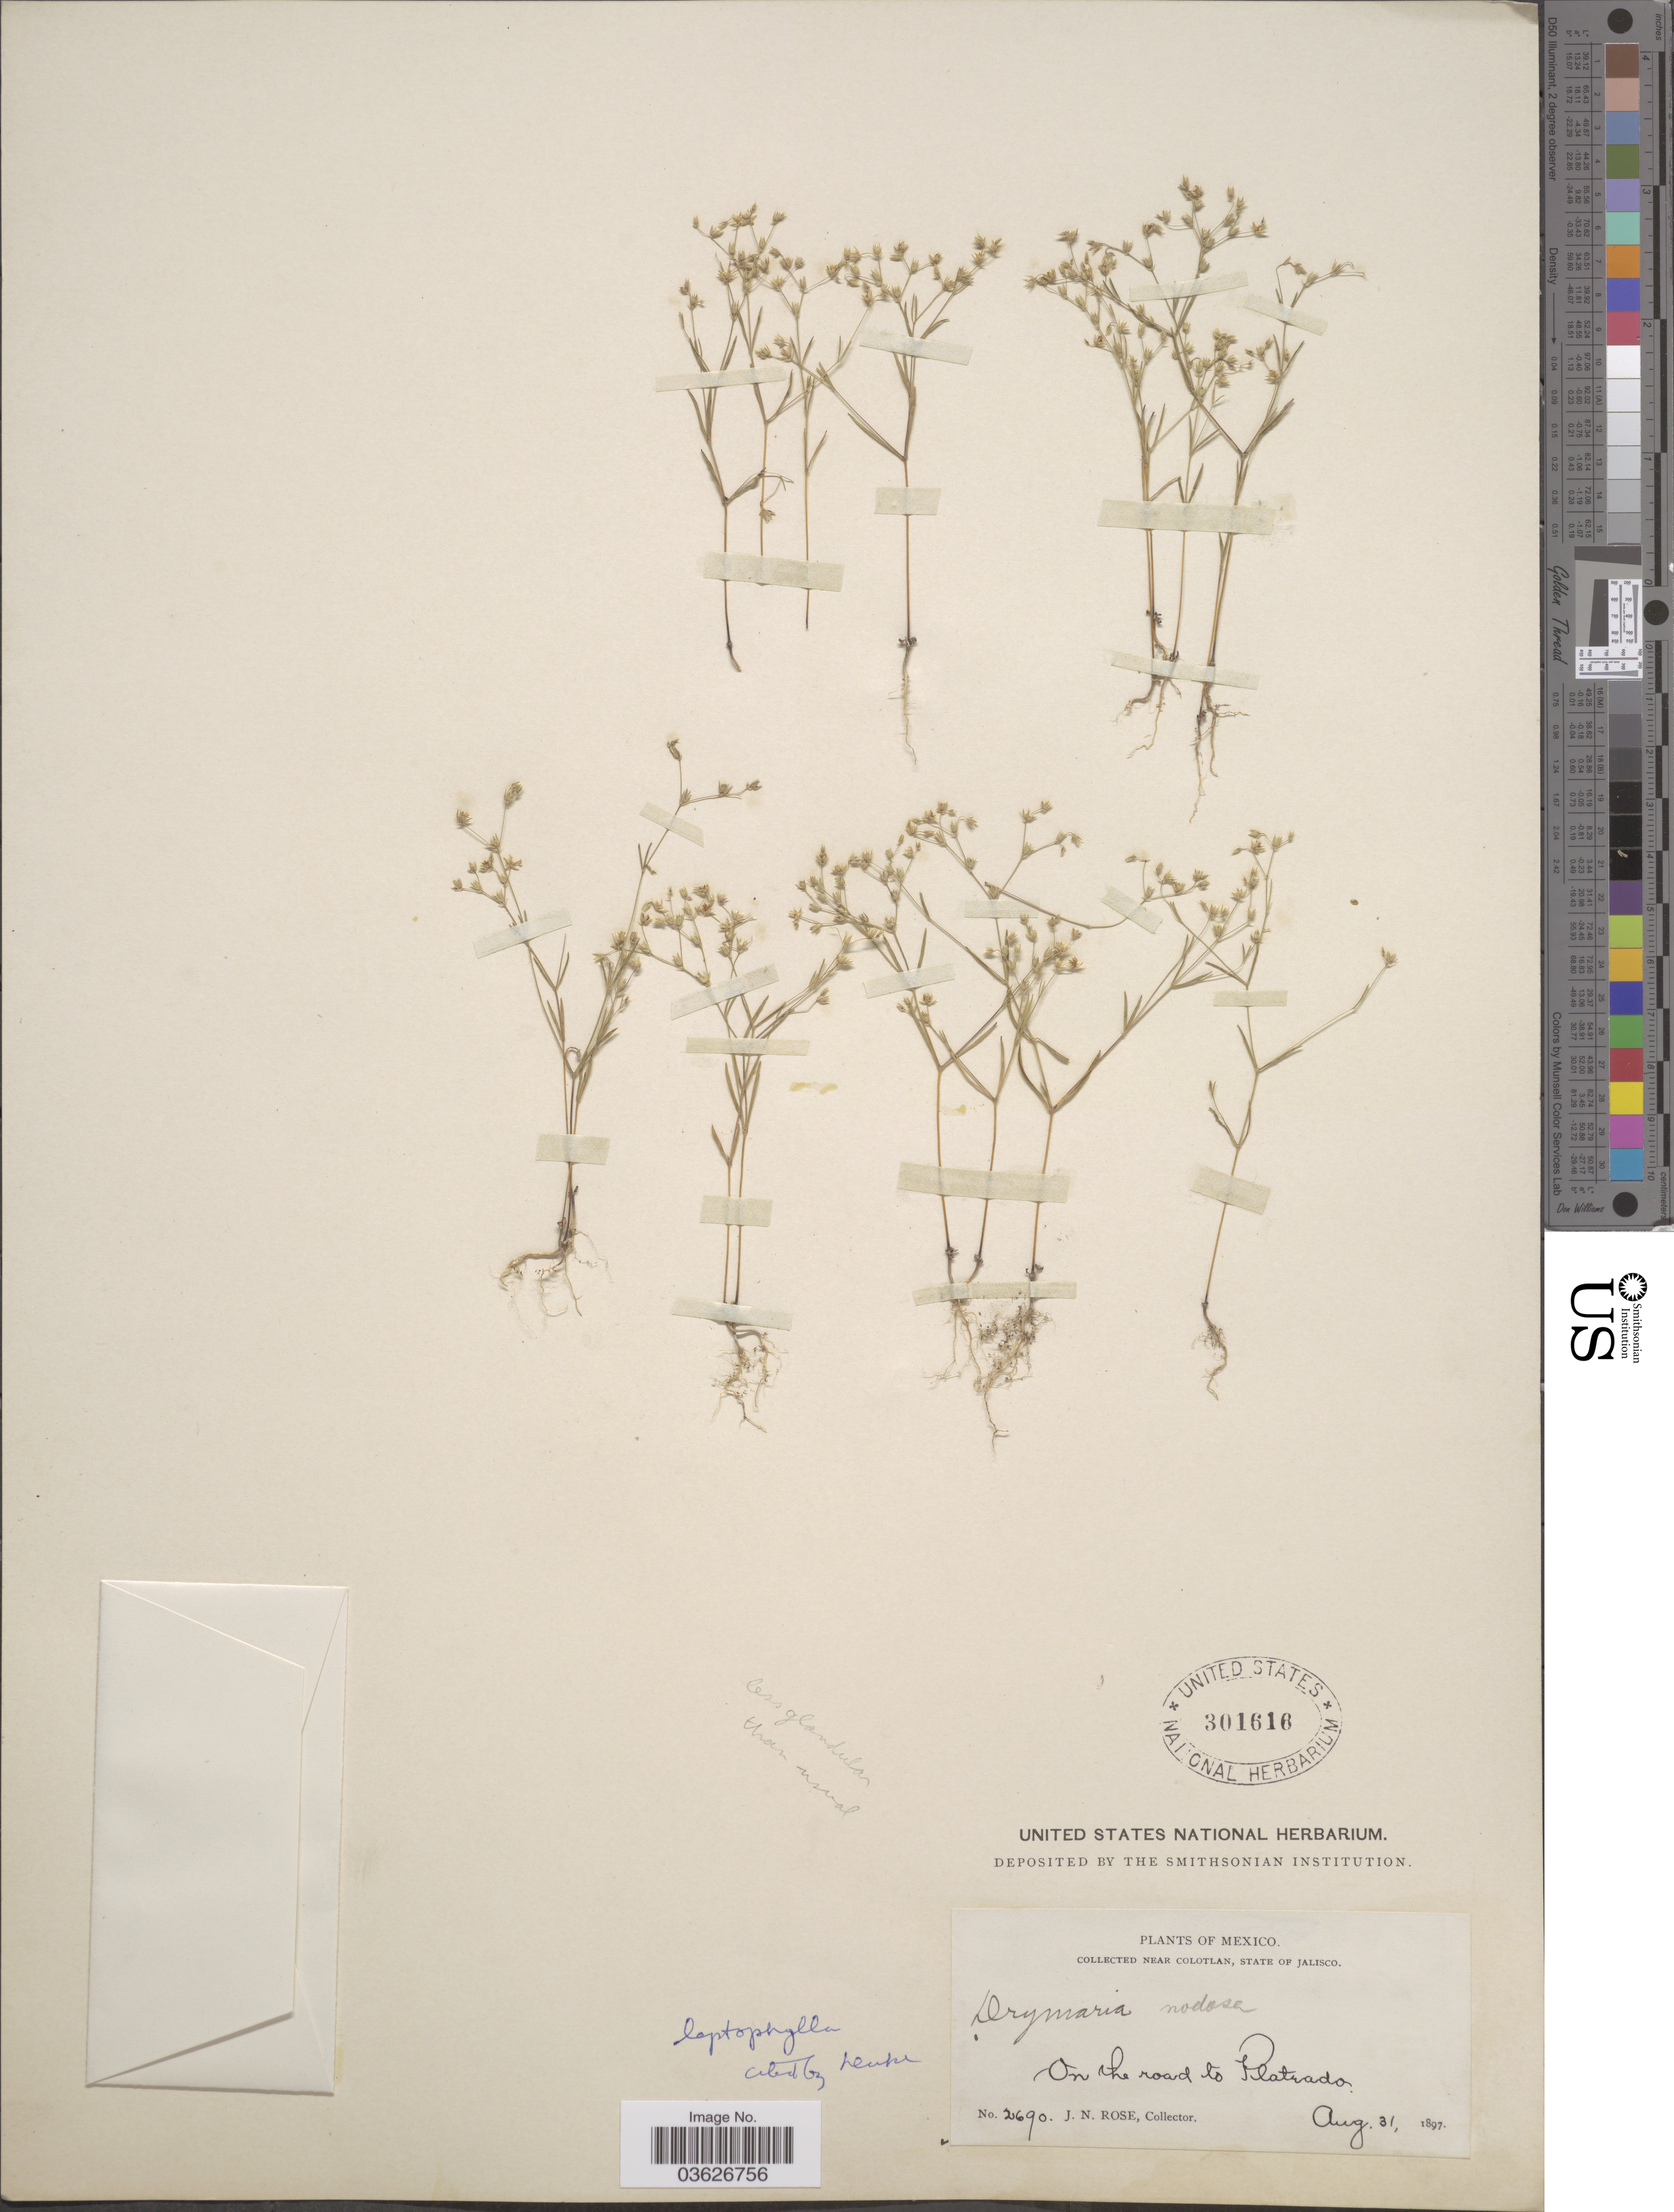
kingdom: Plantae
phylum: Tracheophyta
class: Magnoliopsida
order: Caryophyllales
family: Caryophyllaceae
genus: Drymaria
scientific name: Drymaria leptophylla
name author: (Cham.) Fenzl ex Rohrb.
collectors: J. N. Rose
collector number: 2690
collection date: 1897-08-31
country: Mexico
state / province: Jalisco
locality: Near Colotlan. On the road to Plateada.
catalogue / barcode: US 301616